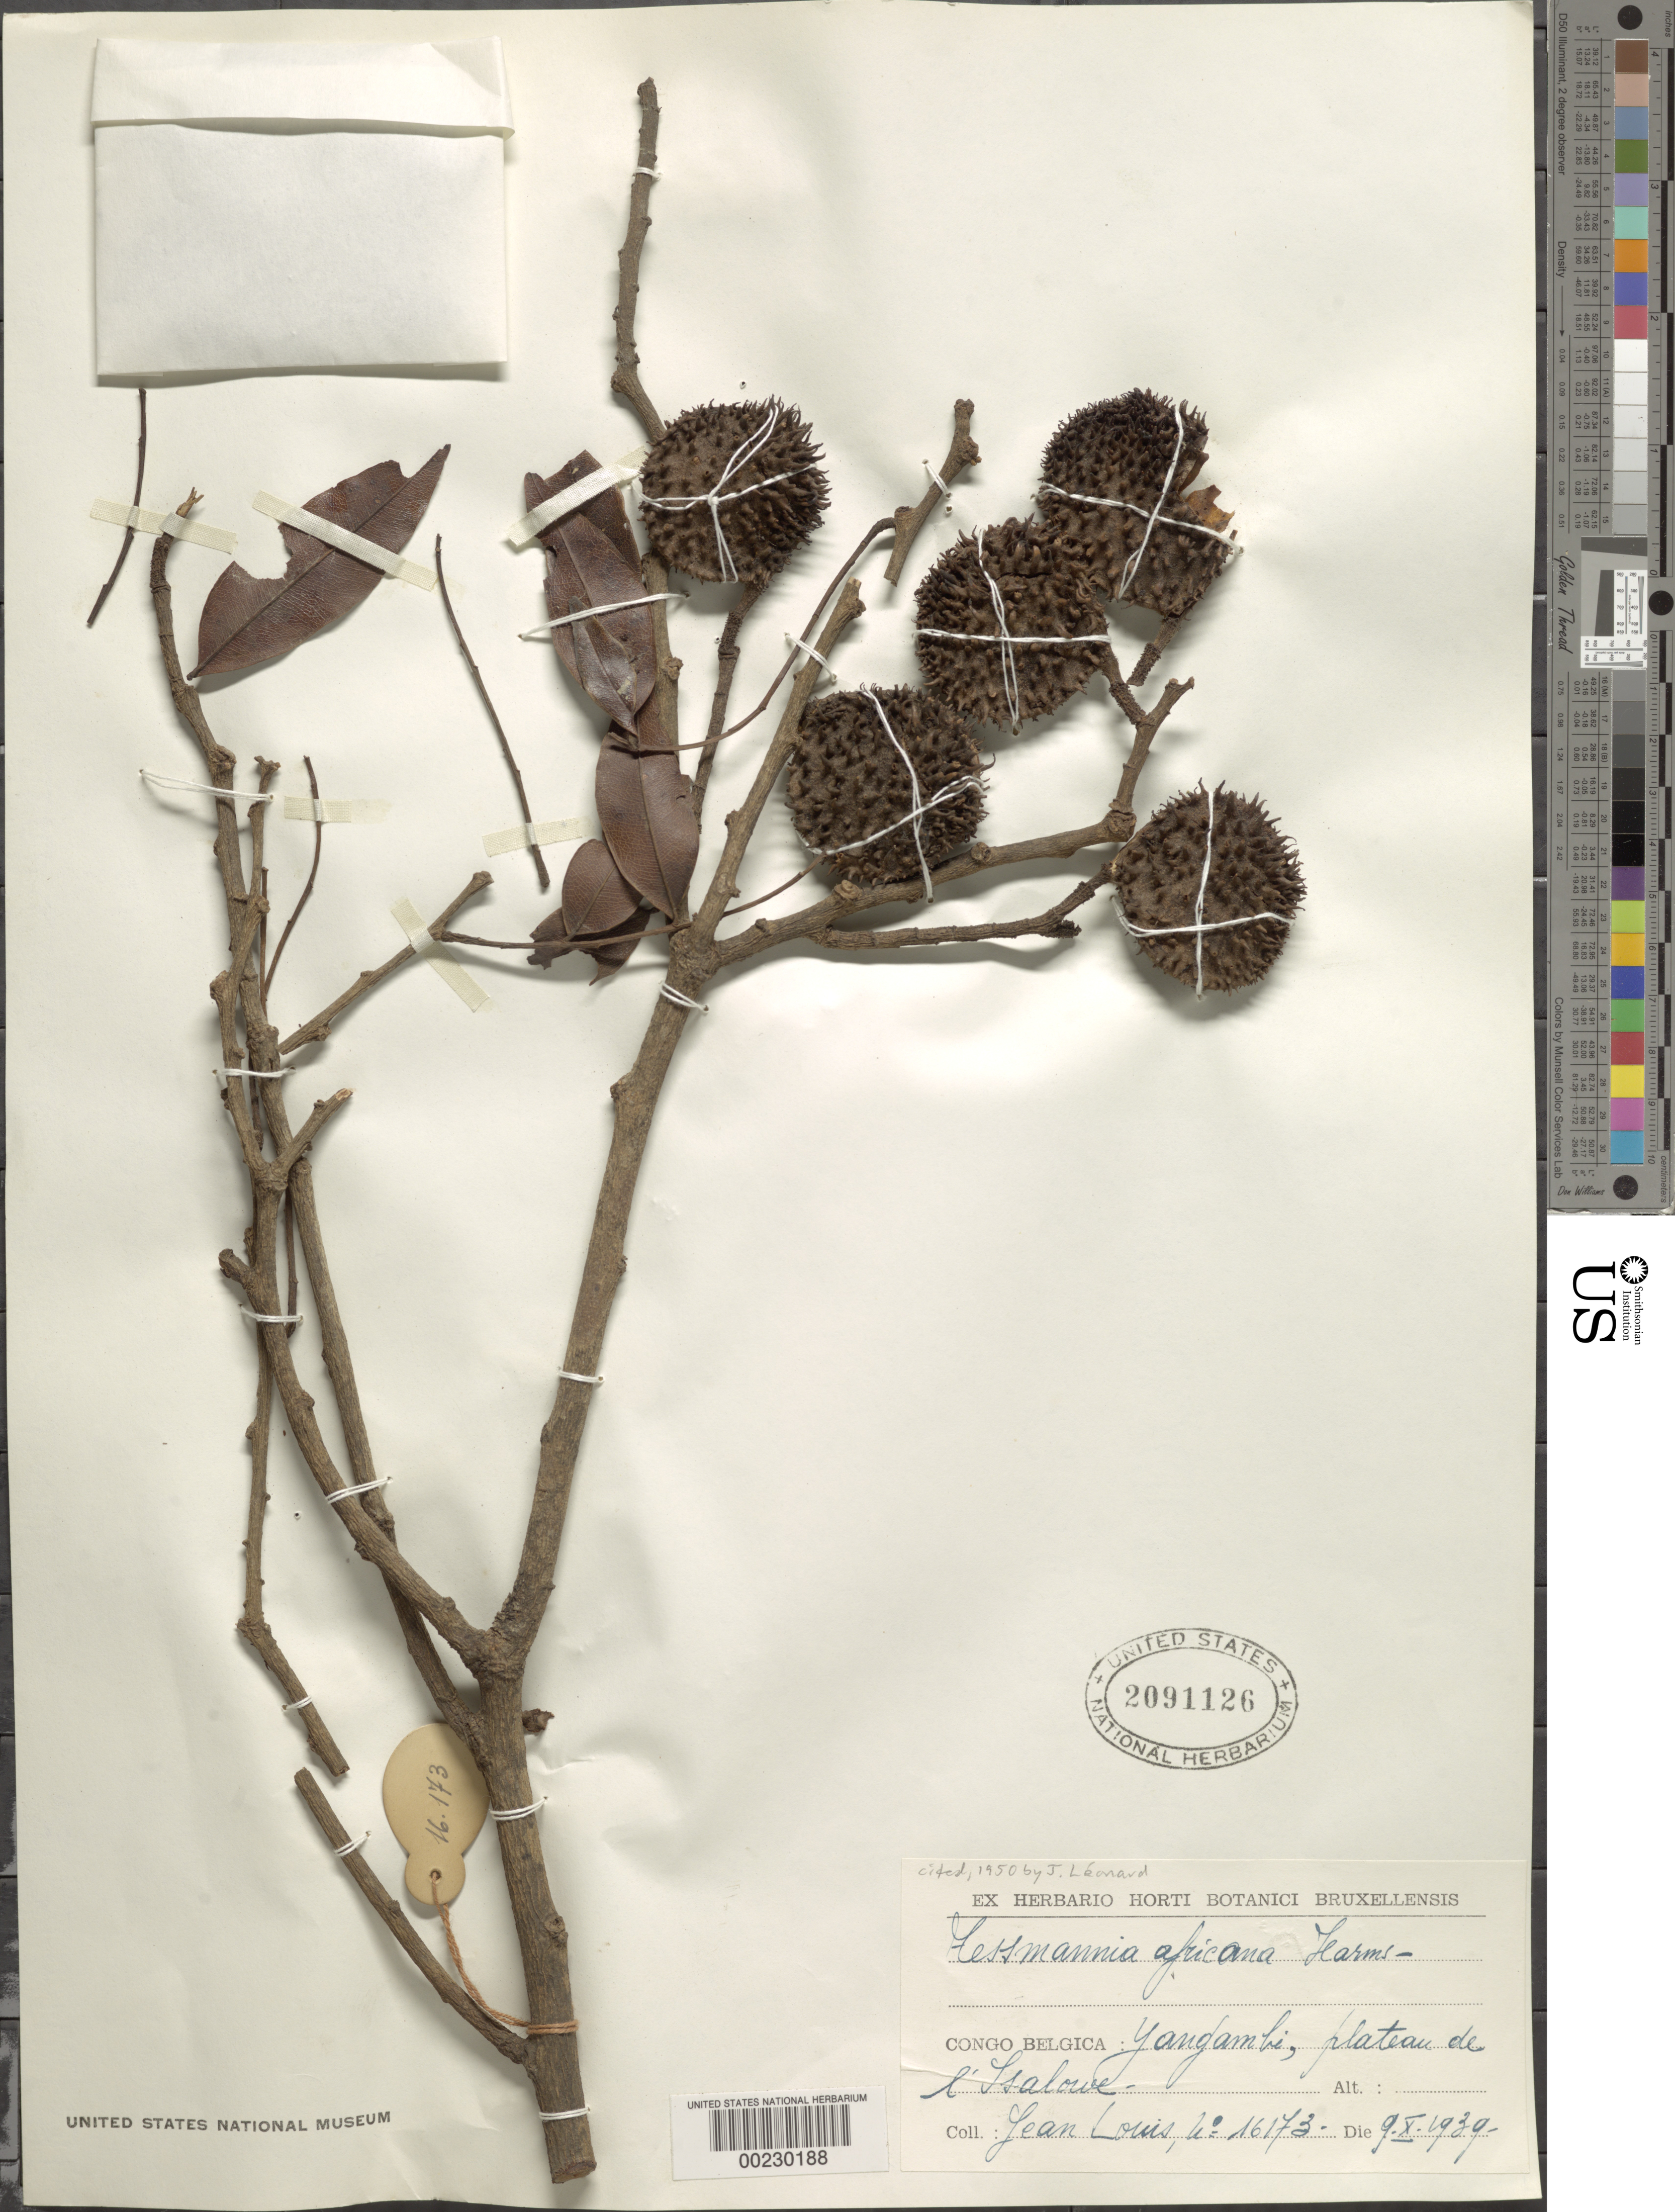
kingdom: Plantae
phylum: Tracheophyta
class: Magnoliopsida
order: Fabales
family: Fabaceae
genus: Tessmannia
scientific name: Tessmannia africana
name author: Harms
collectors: J. Louis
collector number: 16173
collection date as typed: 09 Oct 1939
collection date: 1939-10-09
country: Congo, Democratic Republic of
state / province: Tshopo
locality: Yangambi, plateau of isalowe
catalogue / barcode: US 2091126